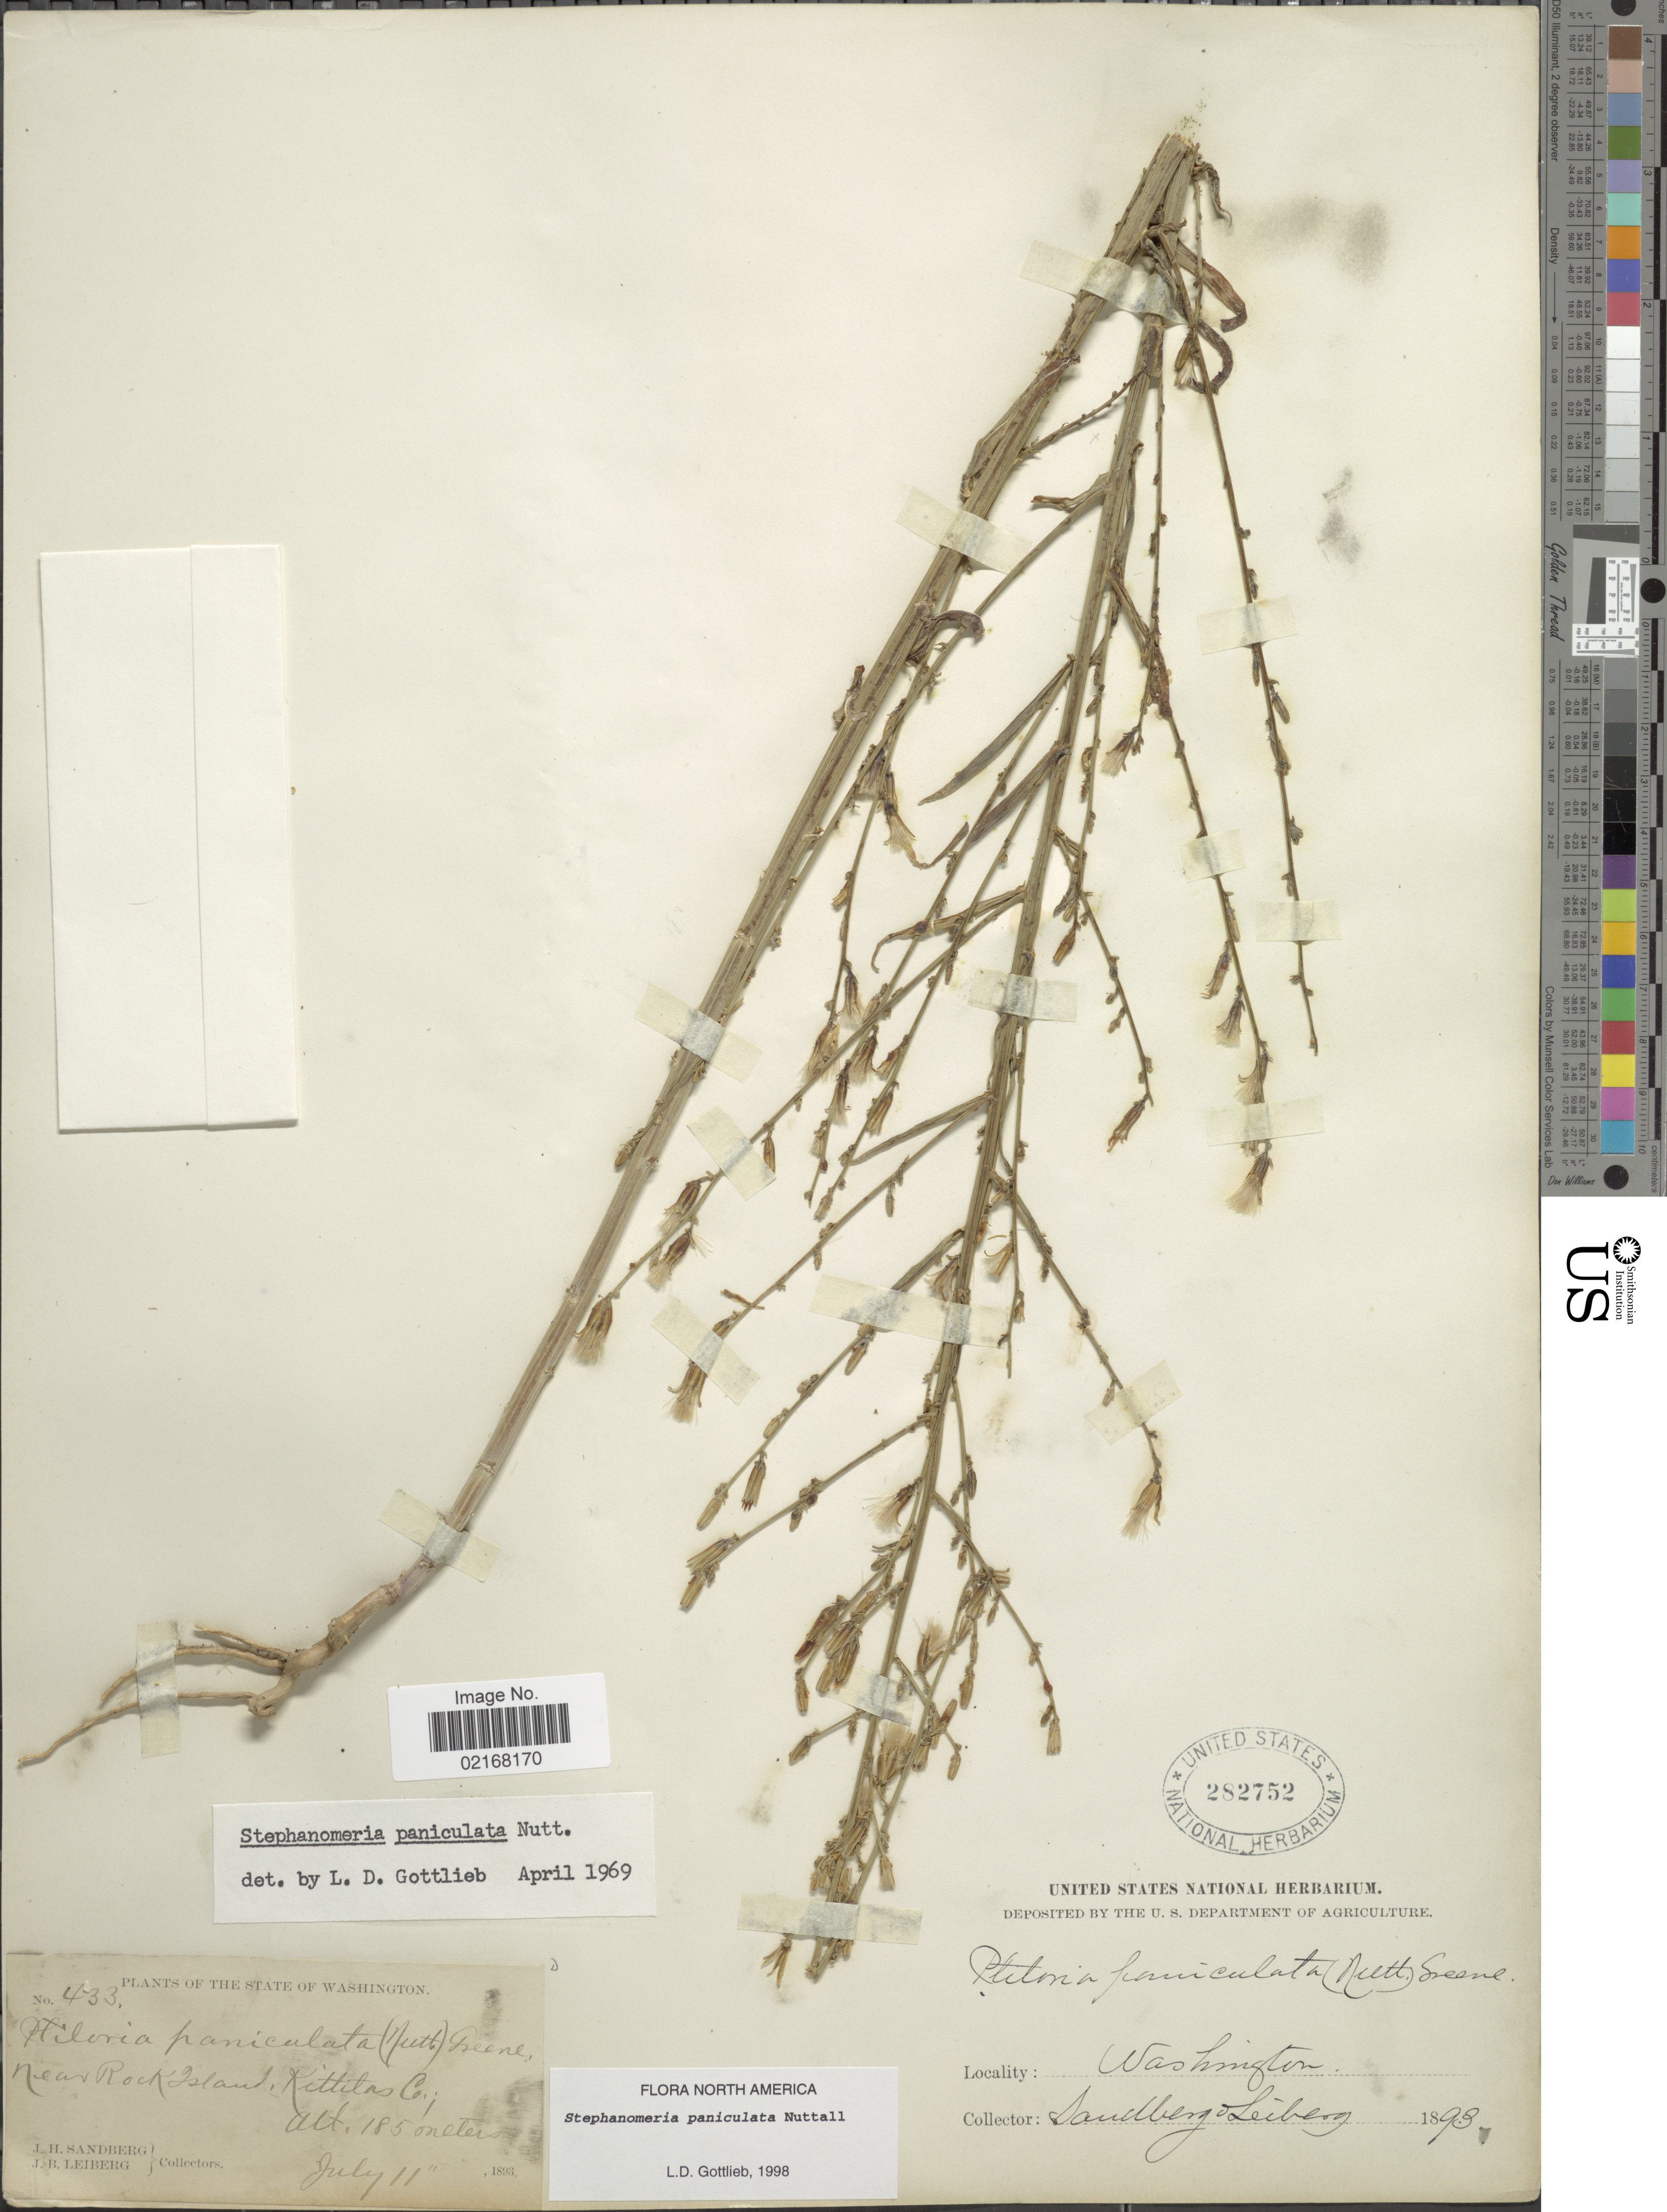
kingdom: Plantae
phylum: Tracheophyta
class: Magnoliopsida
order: Asterales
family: Asteraceae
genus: Stephanomeria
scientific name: Stephanomeria paniculata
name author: Nutt.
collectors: J. H. Sandberg & J. B. Leiberg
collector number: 433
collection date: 1893-07-11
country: United States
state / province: Washington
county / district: Kittitas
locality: State of Washignton. Near Rock Island, Kittitas Co.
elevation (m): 1850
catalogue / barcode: US 282752